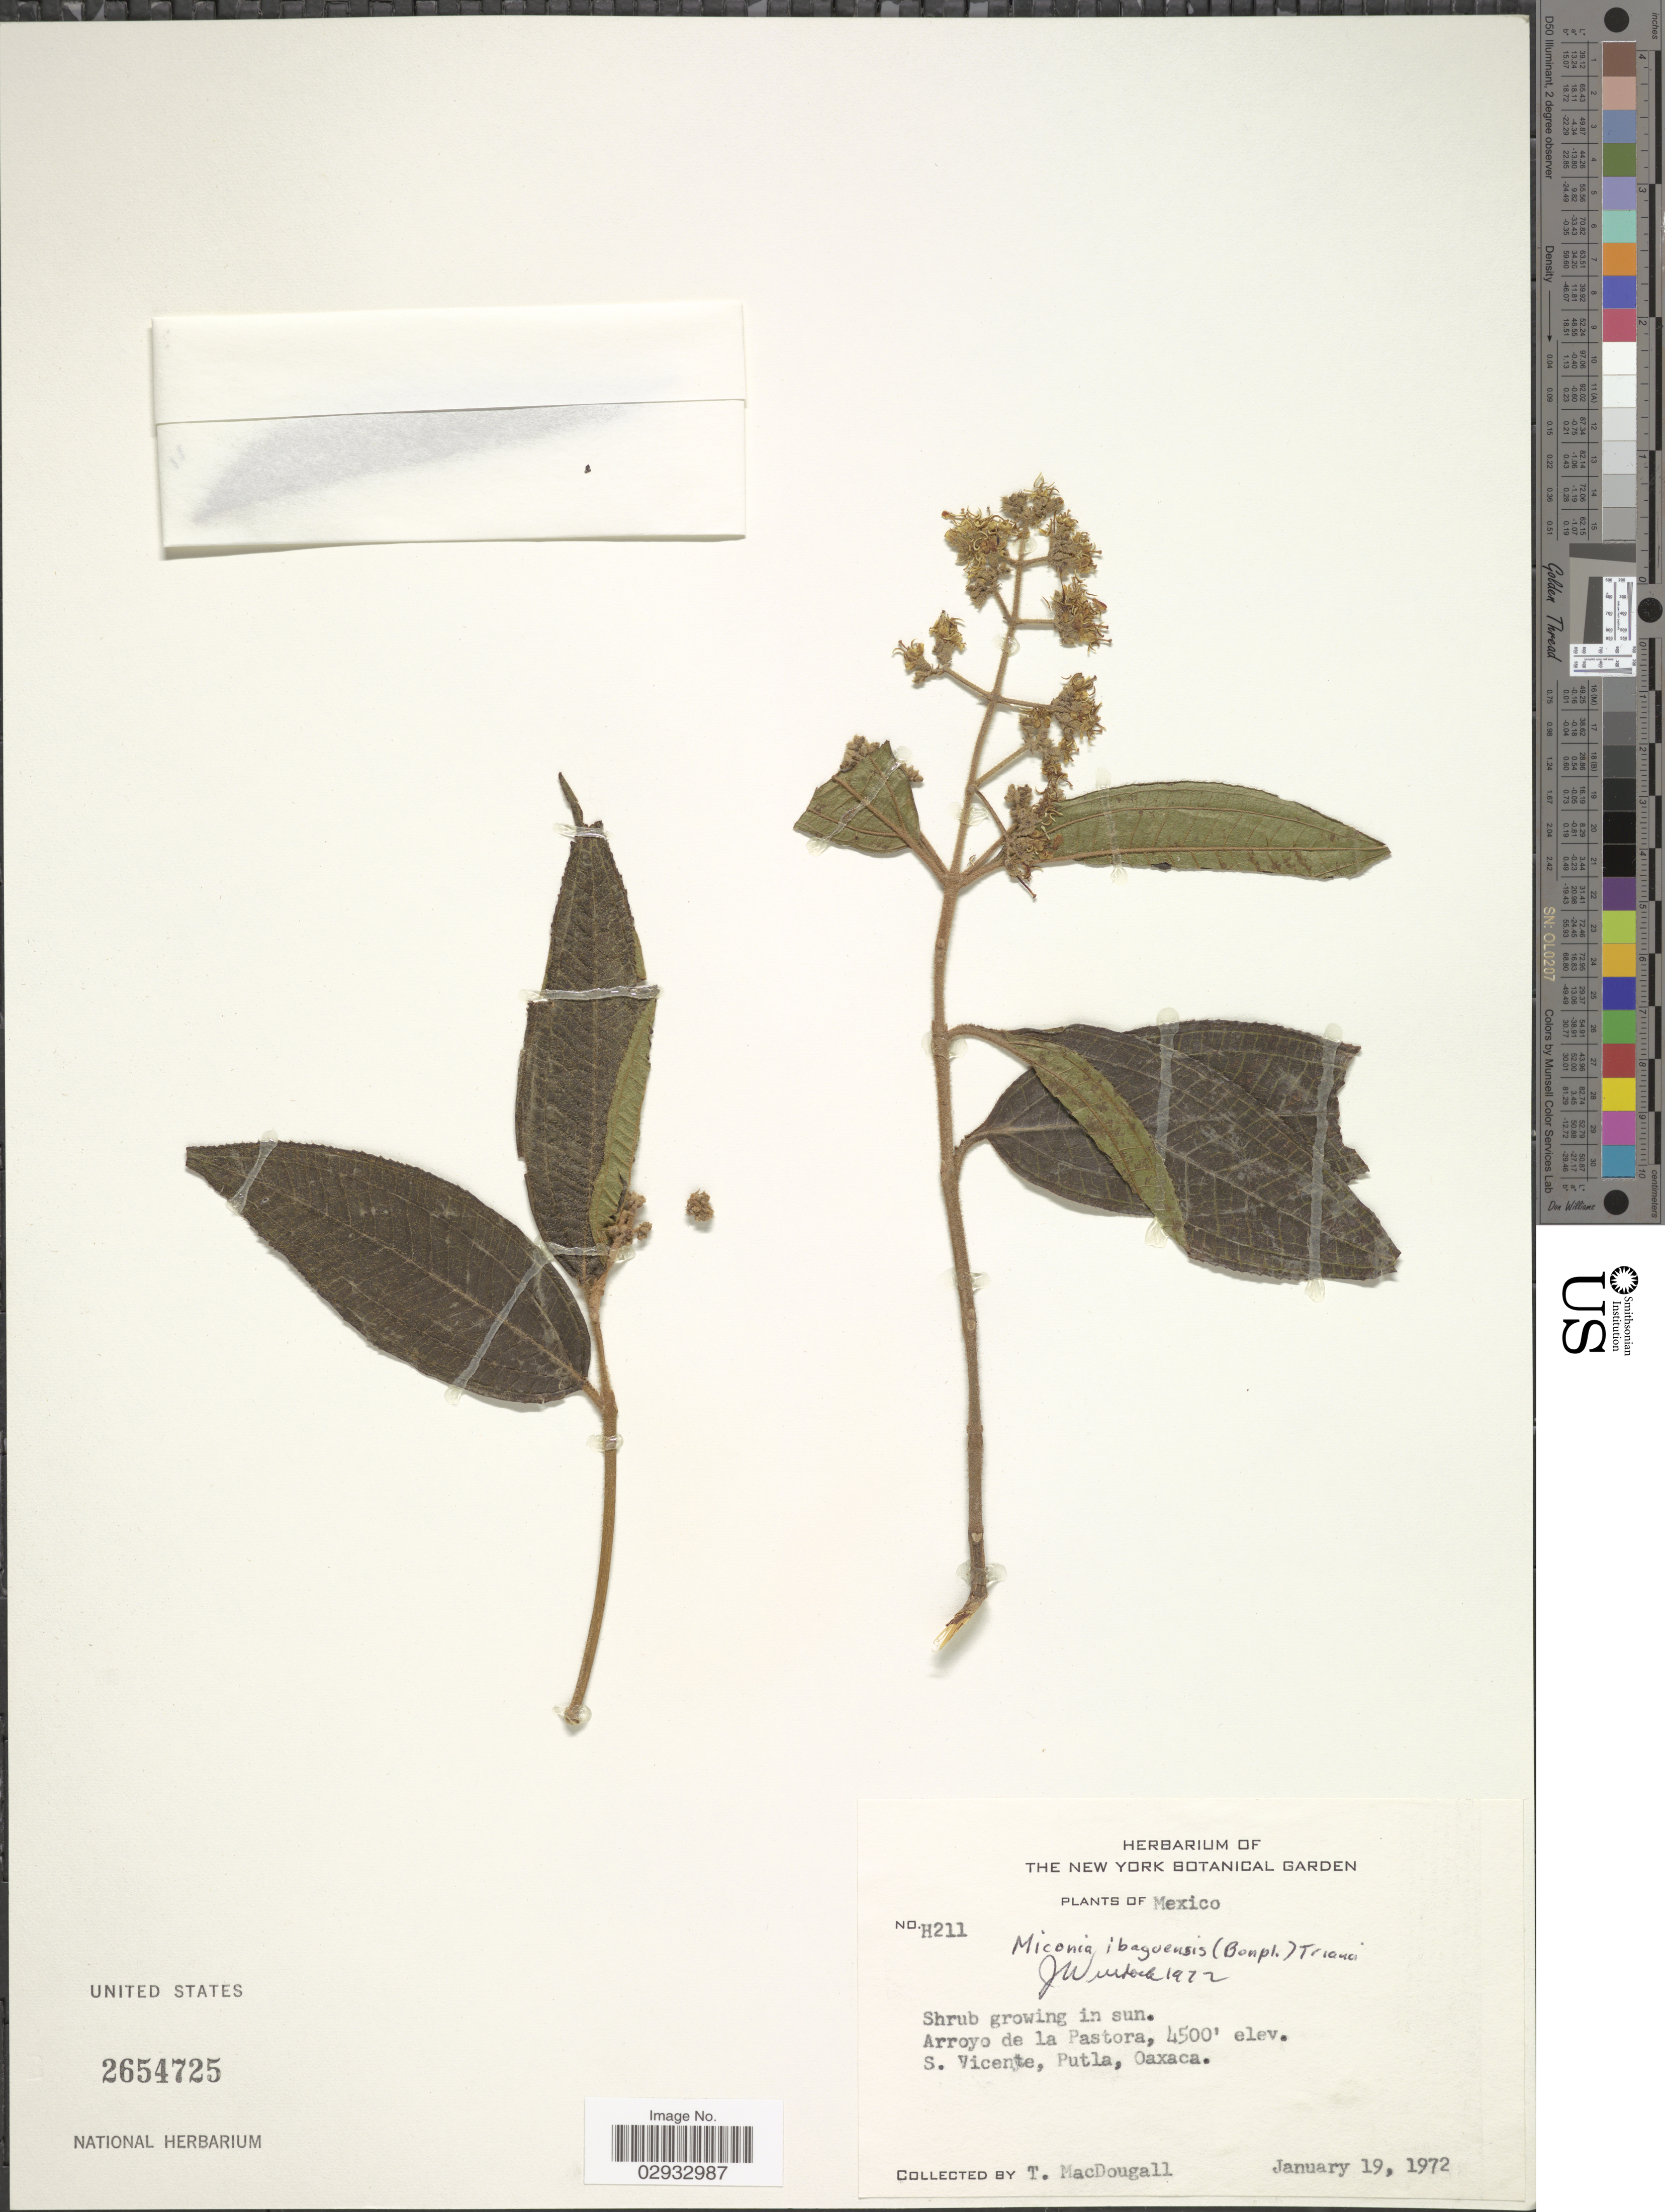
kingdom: Plantae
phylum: Tracheophyta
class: Magnoliopsida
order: Myrtales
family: Melastomataceae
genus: Miconia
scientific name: Miconia ibaguensis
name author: (Bonpl.) Triana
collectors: T. B. MacDougall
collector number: H211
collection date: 1972-01-19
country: Mexico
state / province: Oaxaca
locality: Arroyo de la Pastora, S. Vicente, Putla.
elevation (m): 1372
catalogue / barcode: US 2654725